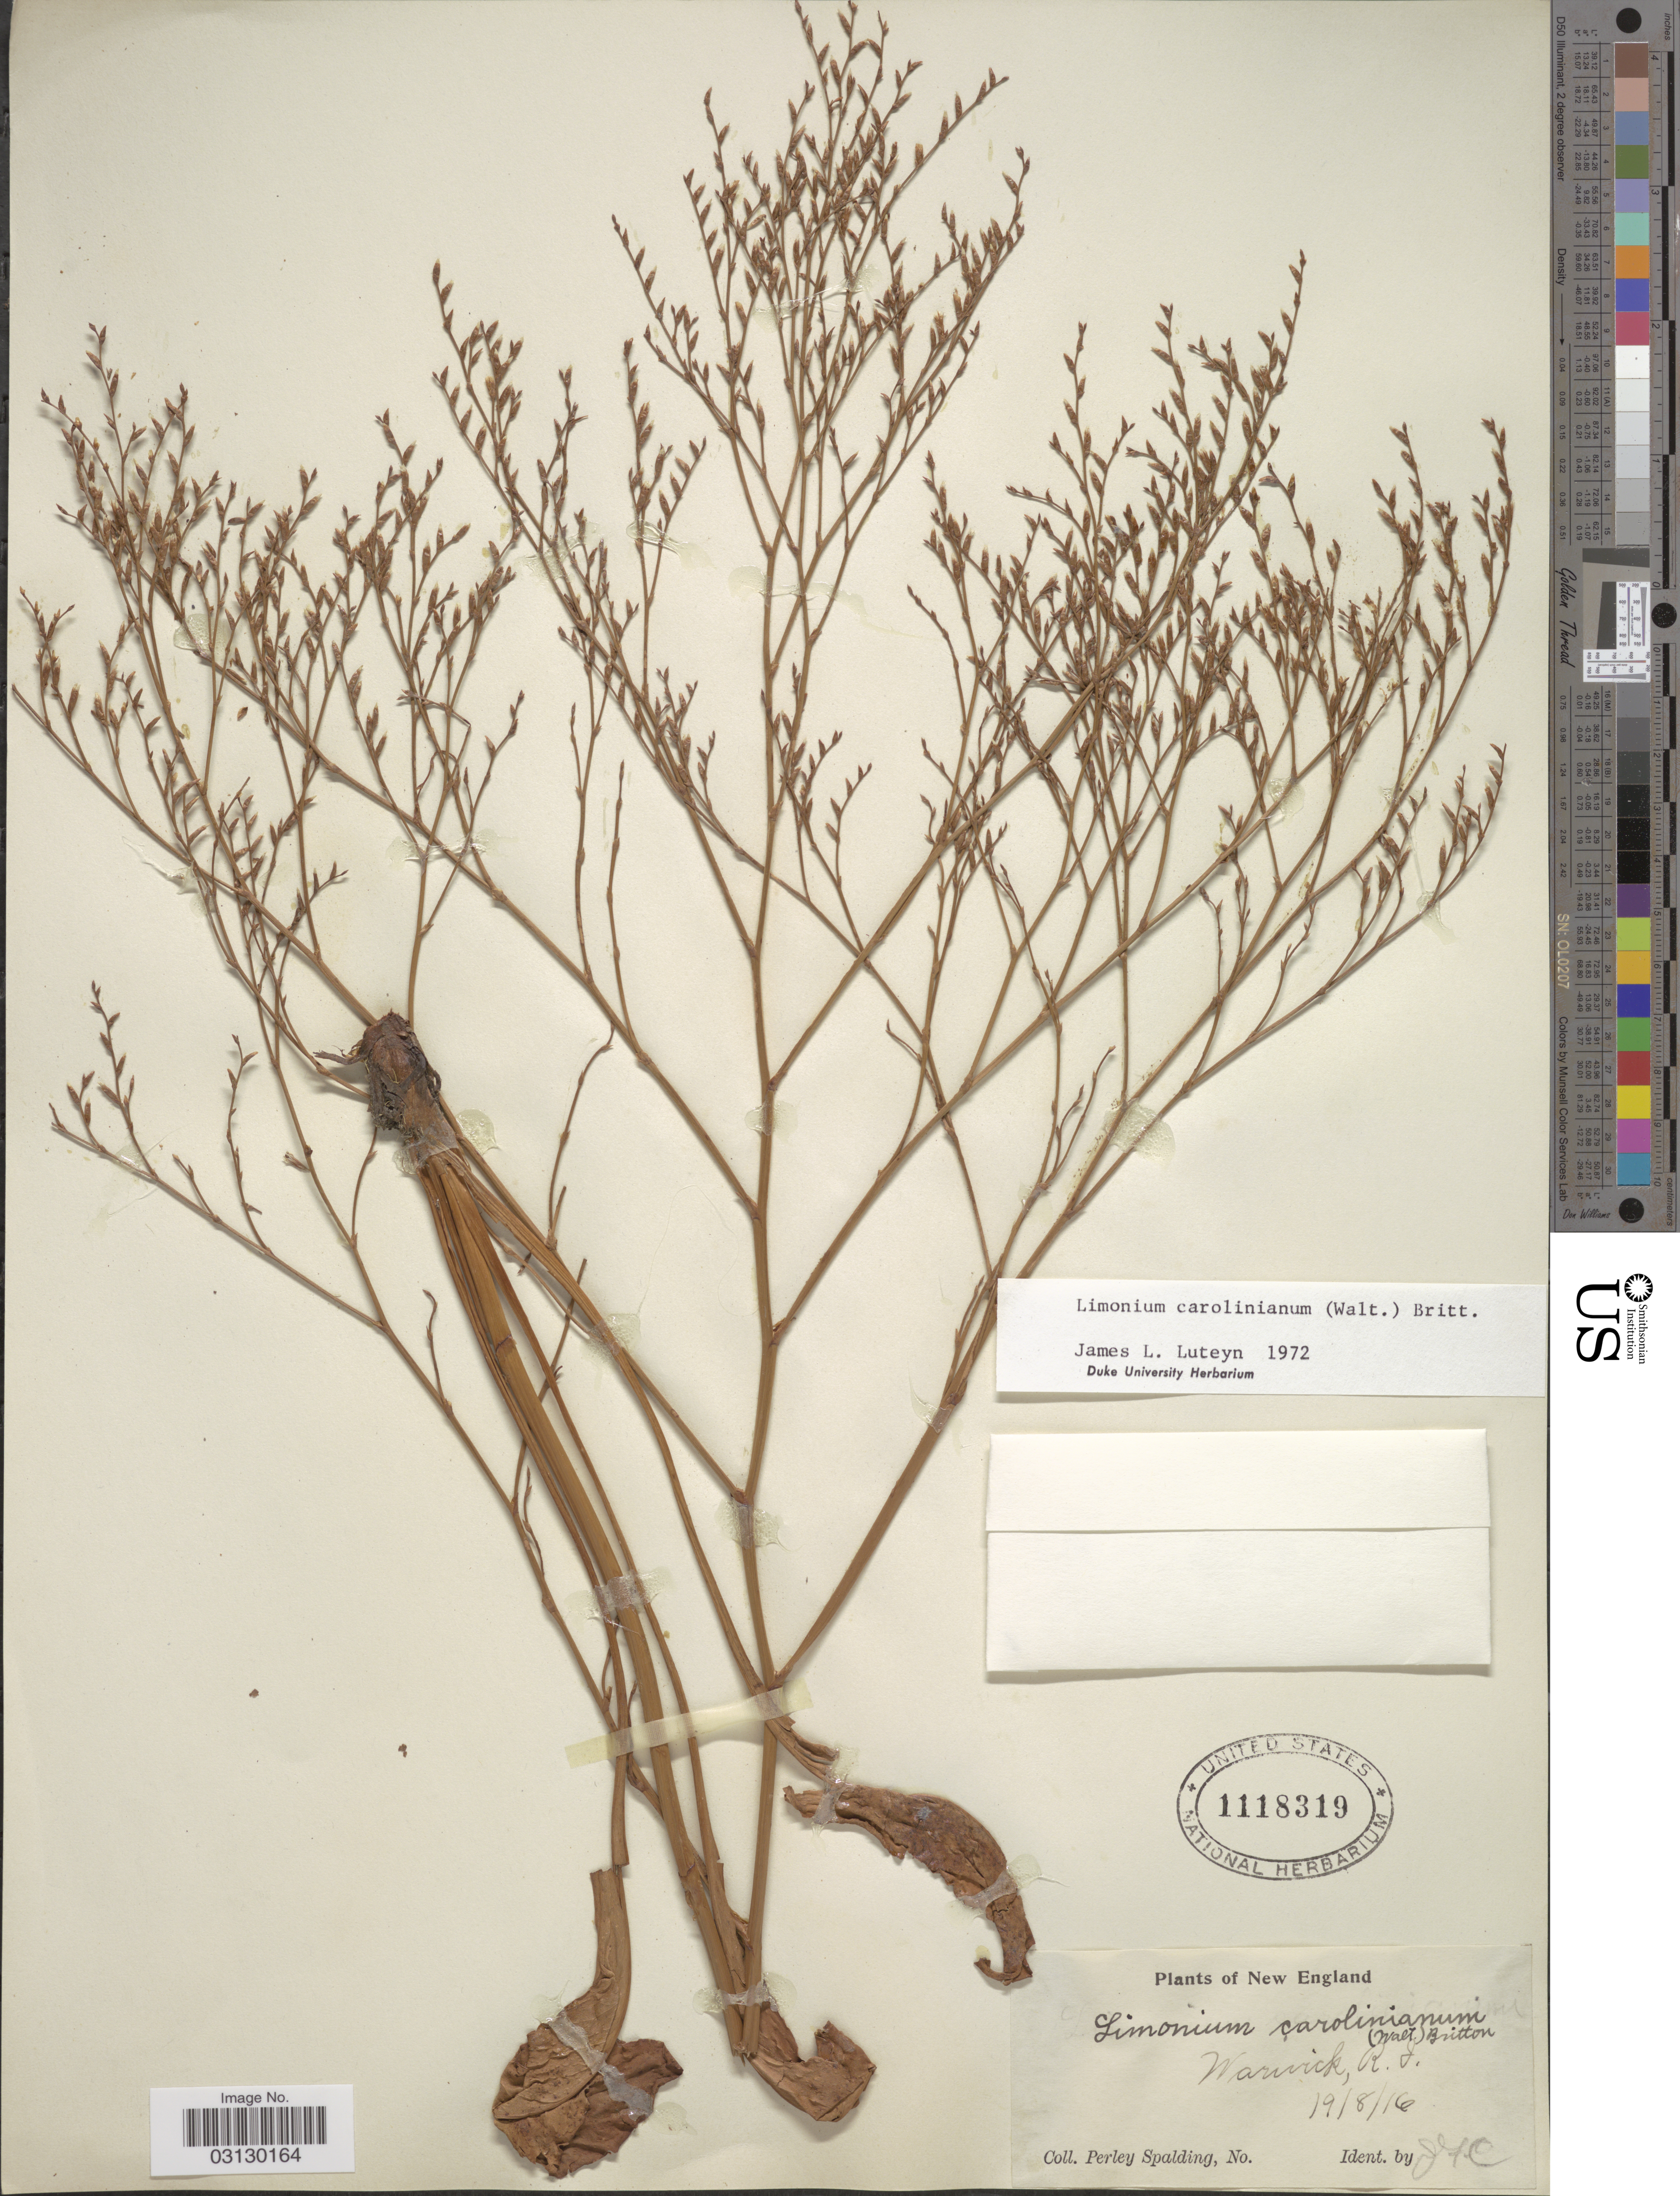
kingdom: Plantae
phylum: Tracheophyta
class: Magnoliopsida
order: Caryophyllales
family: Plumbaginaceae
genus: Limonium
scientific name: Limonium carolinianum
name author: (Walter) Britton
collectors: P. Spalding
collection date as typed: Transcribed d/m/y: 19/8/16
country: United States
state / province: Rhode Island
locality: New England. Warwick.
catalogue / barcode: US 1118319